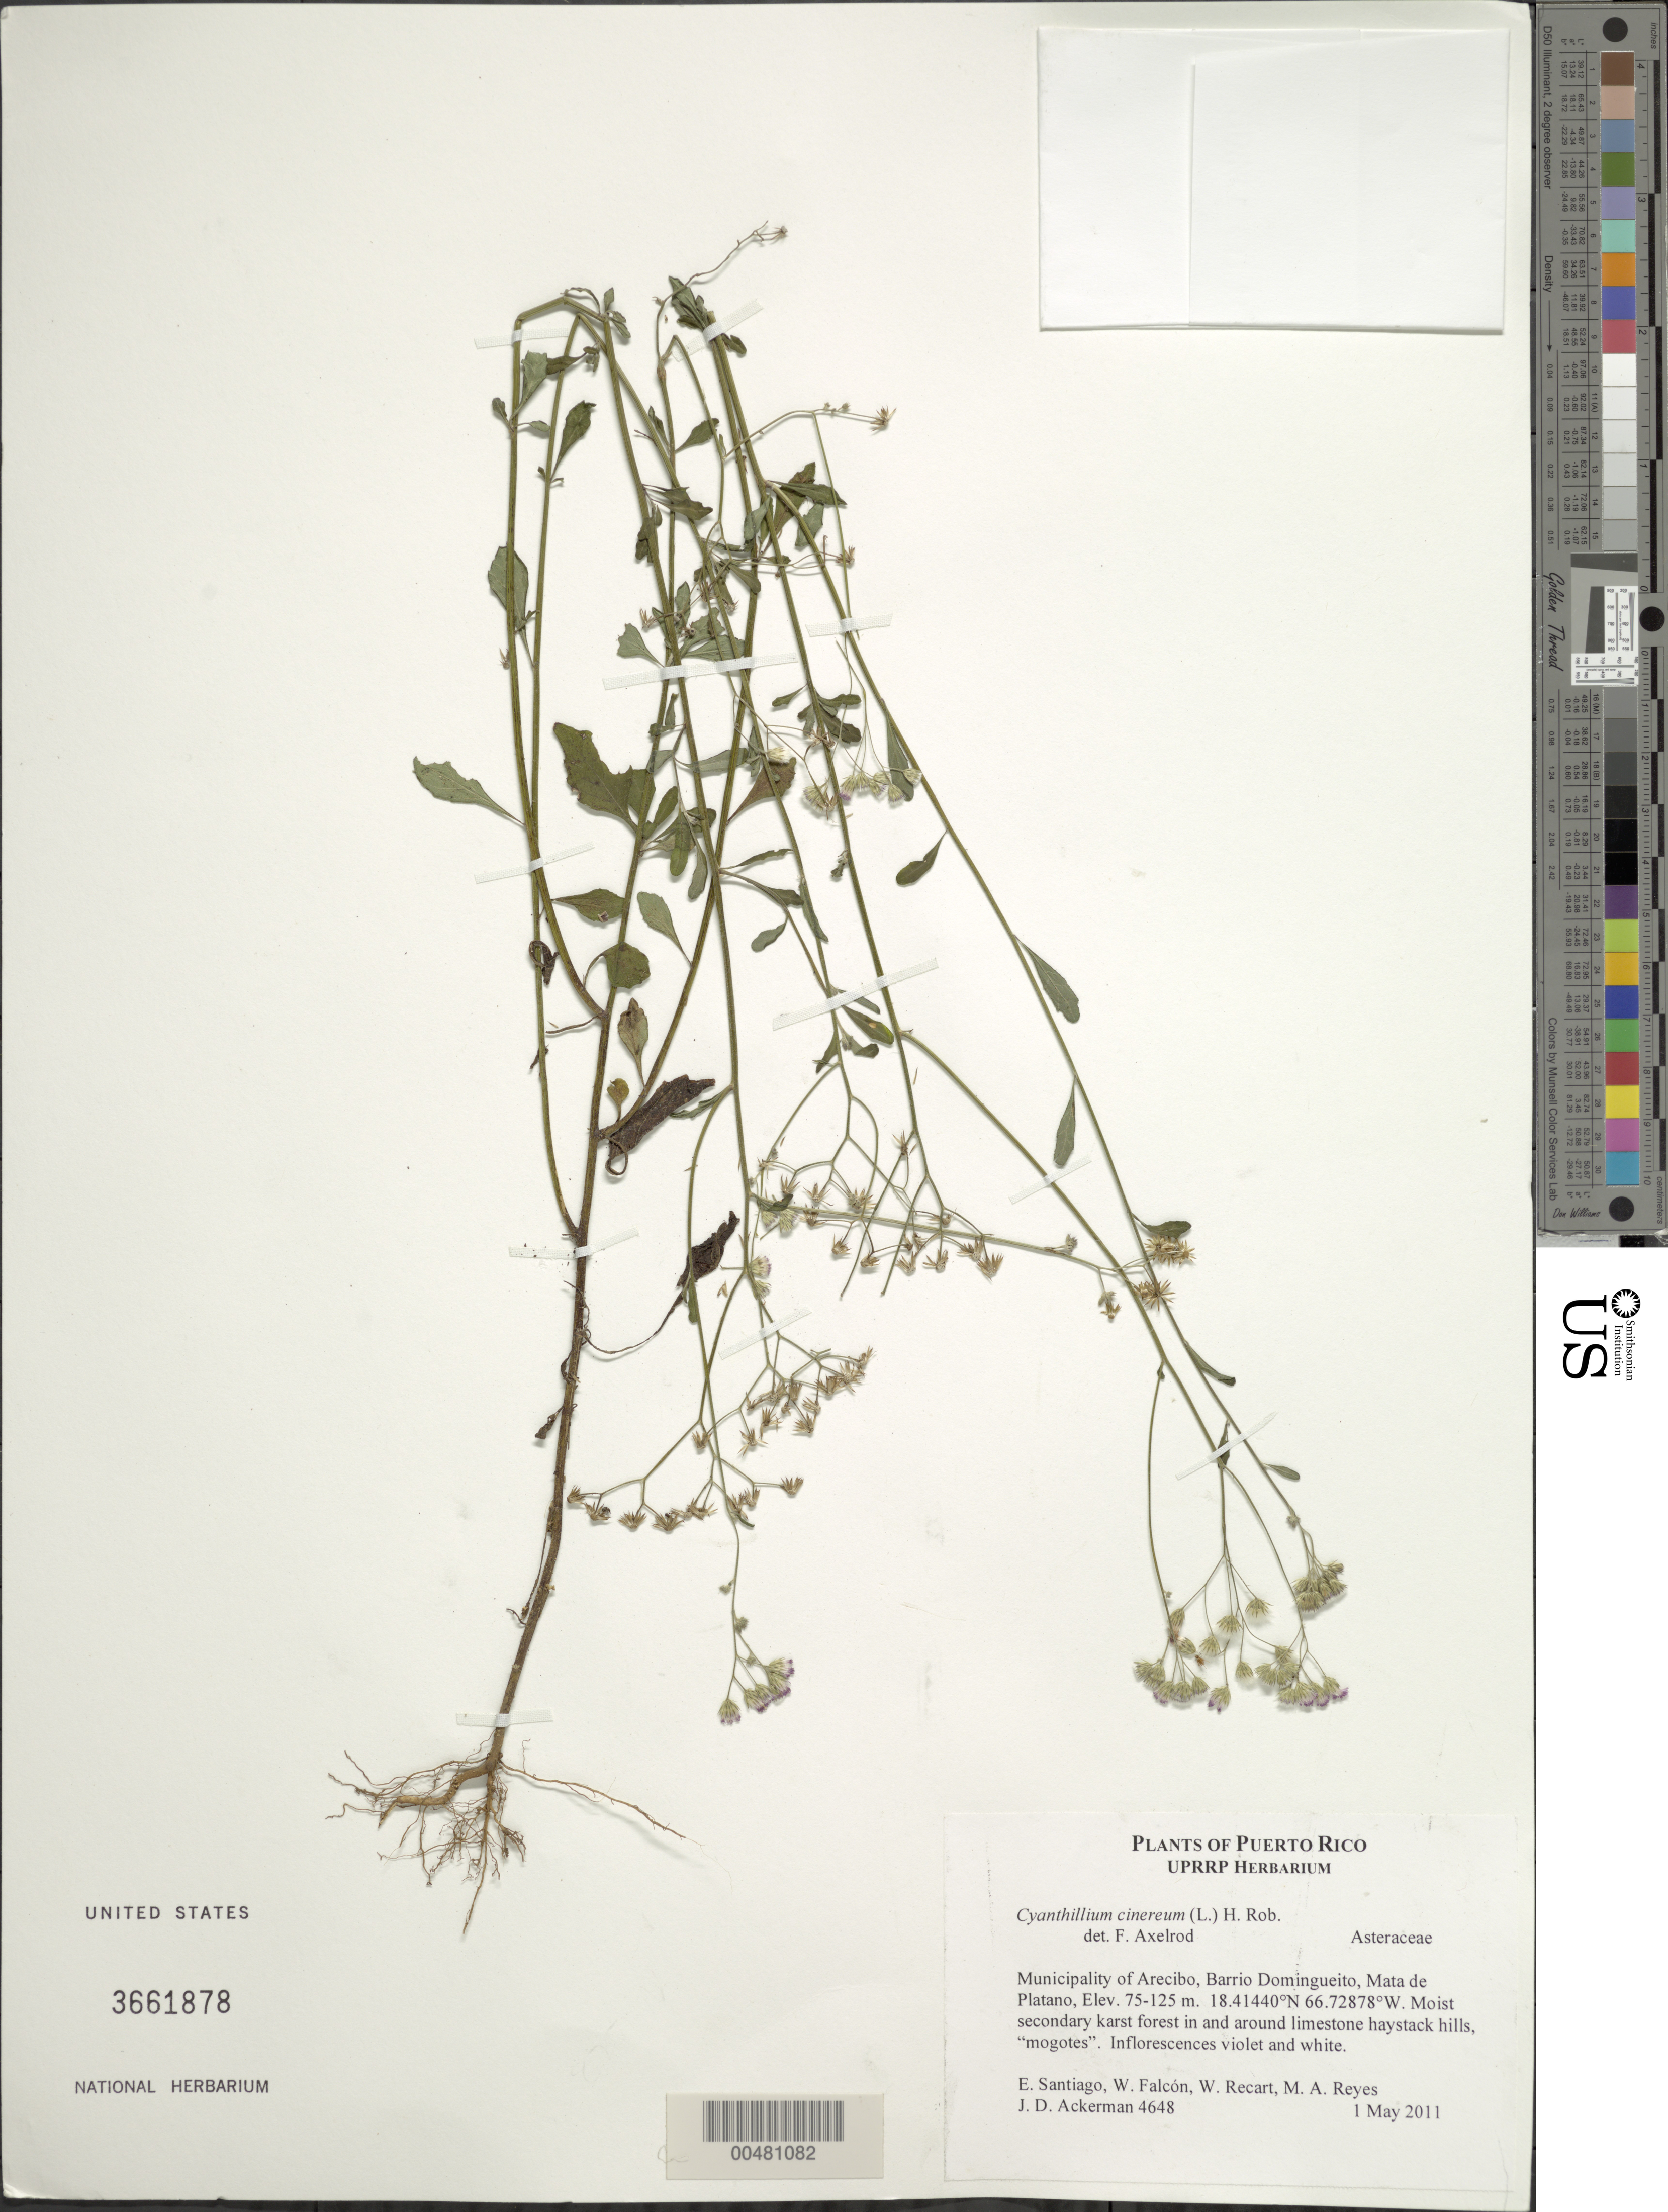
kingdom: Plantae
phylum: Tracheophyta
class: Magnoliopsida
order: Asterales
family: Asteraceae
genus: Cyanthillium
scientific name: Cyanthillium cinereum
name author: (L.) H. Rob.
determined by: Axelrod, F.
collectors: J. D. Ackerman, E. Santiago, W. Falcón, W. Recart & M. Reyes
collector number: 4648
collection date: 2011-05-01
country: Puerto Rico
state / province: Arecibo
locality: Barrio Domingueito, Mata de Platano.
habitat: Moist secondary karst forest in and around limestone haystack hills, "mogotes".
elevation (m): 75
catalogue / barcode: US 3661878